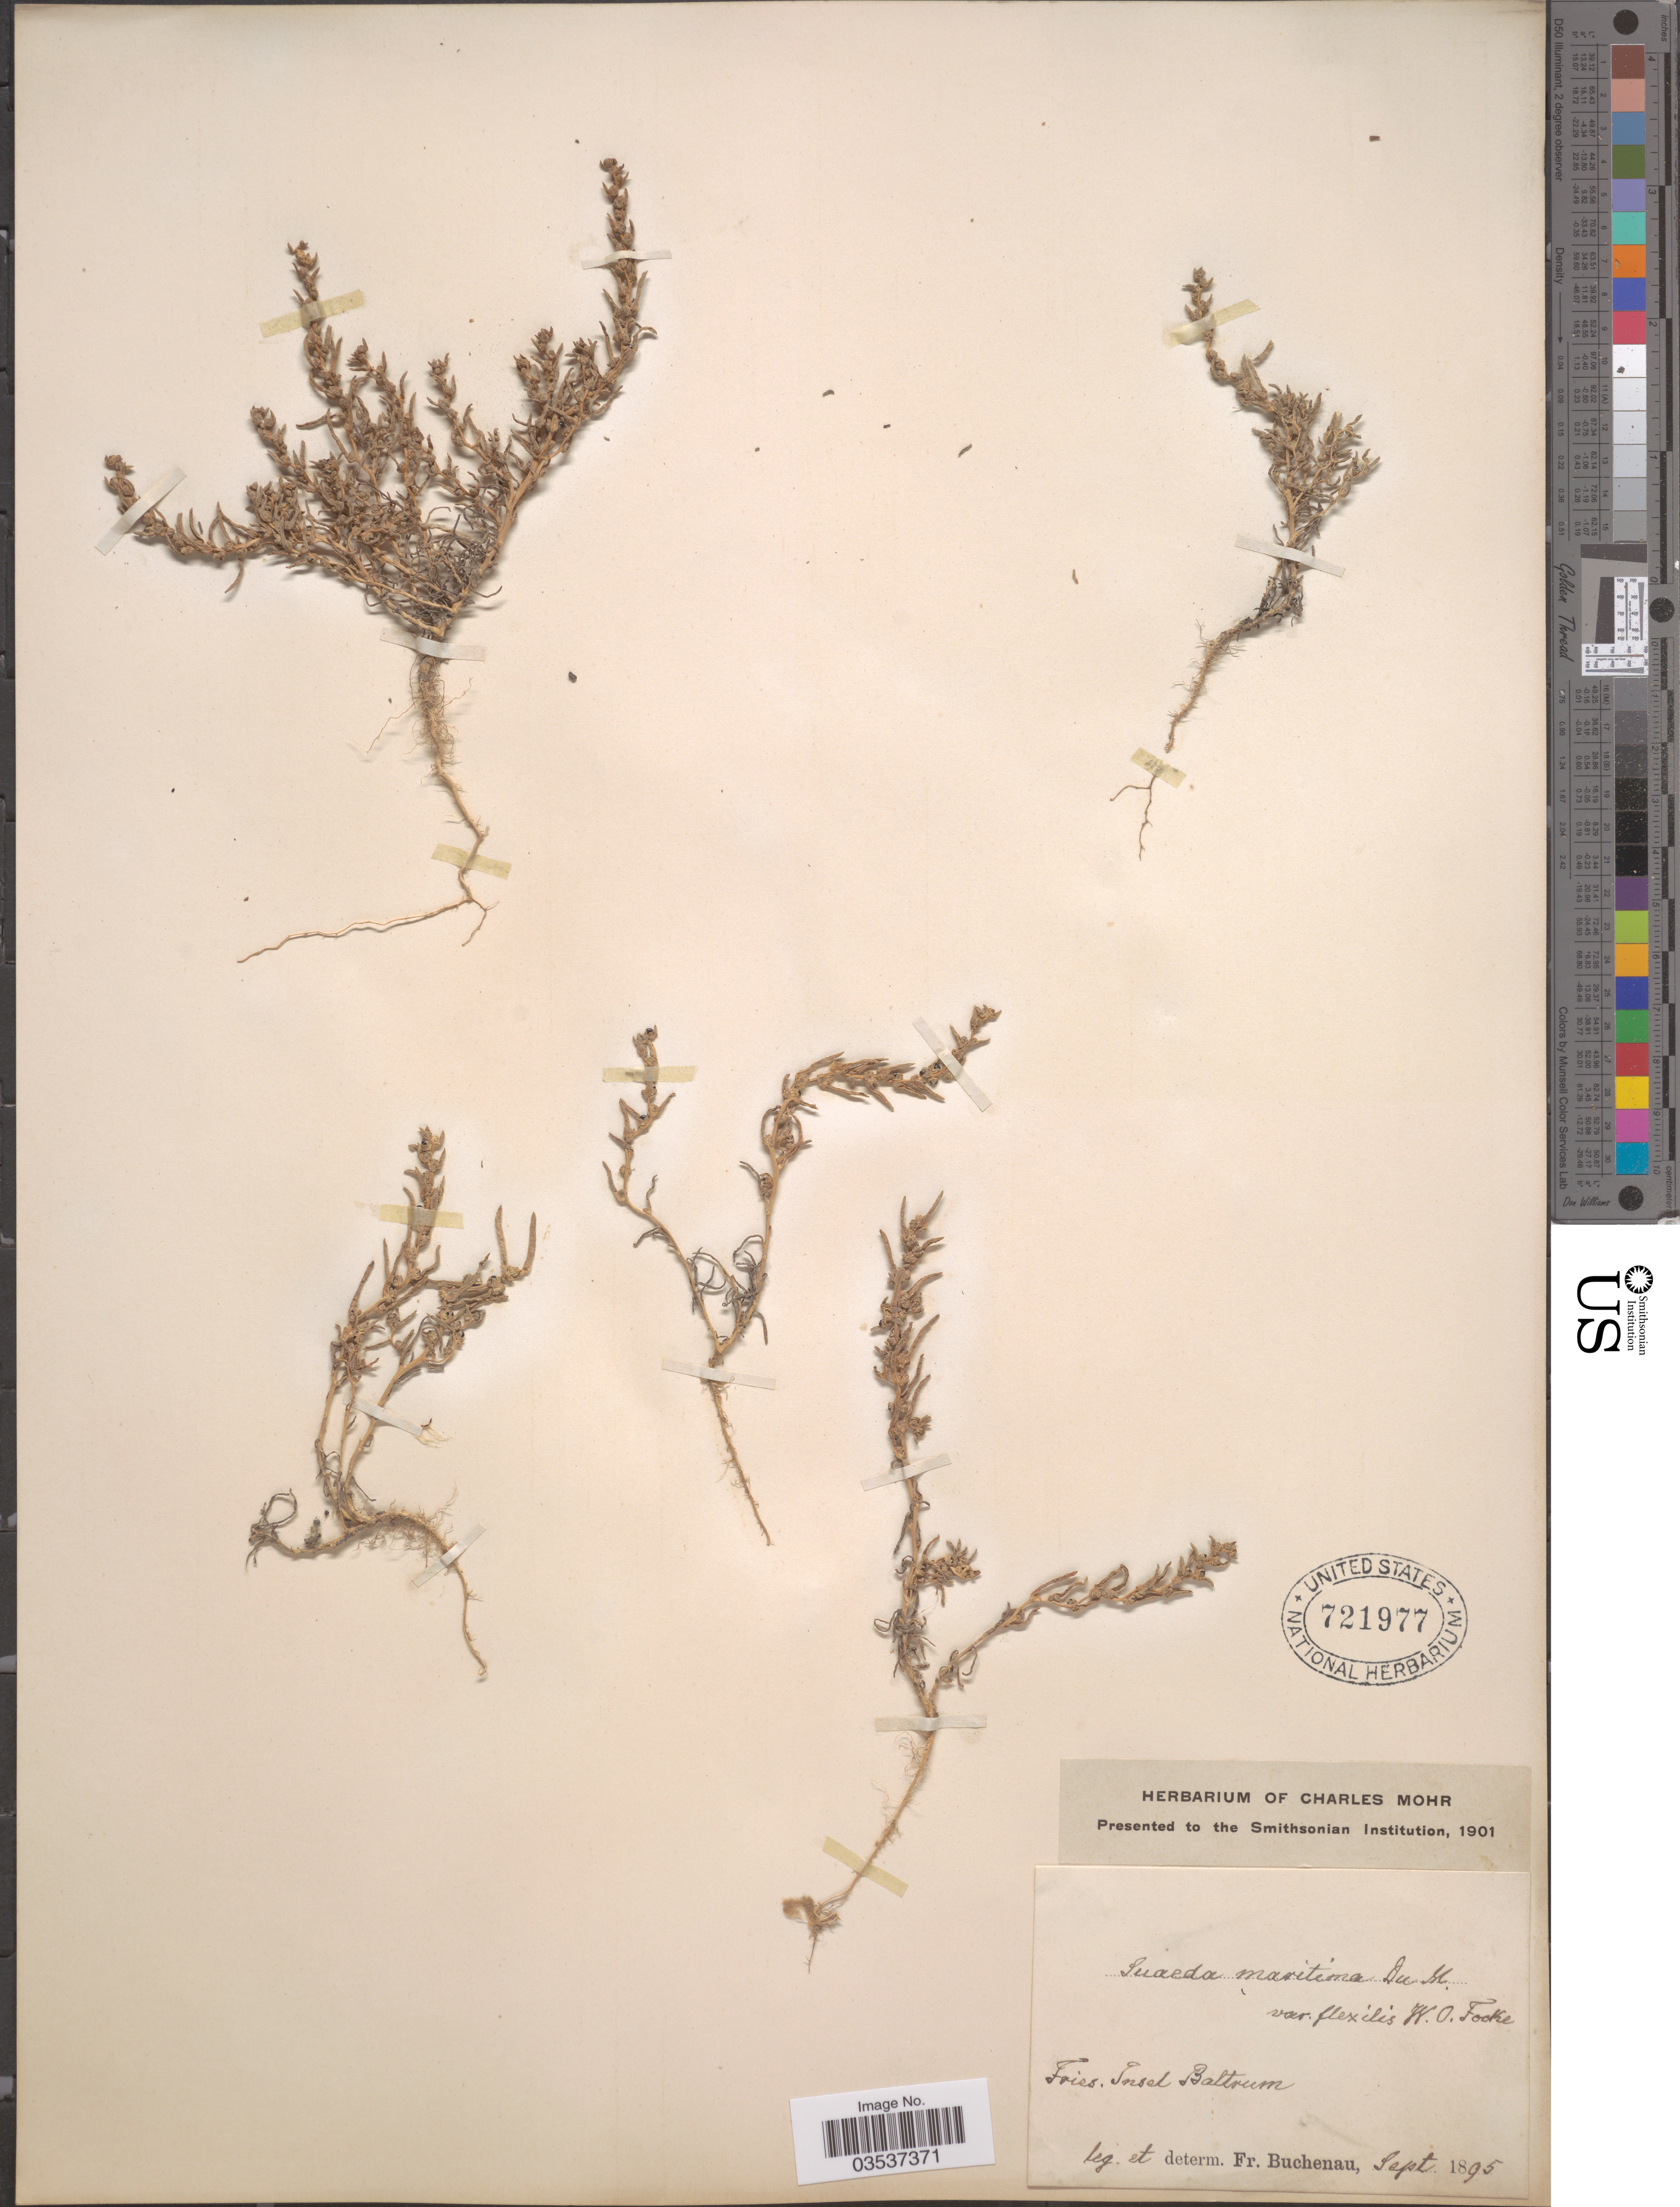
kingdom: Plantae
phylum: Tracheophyta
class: Magnoliopsida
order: Caryophyllales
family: Amaranthaceae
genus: Suaeda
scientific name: Suaeda maritima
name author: (L.) Dumort.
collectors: F. Buchenau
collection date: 1895-09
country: Germany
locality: Fries. Insel Baltrum.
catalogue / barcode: US 721977